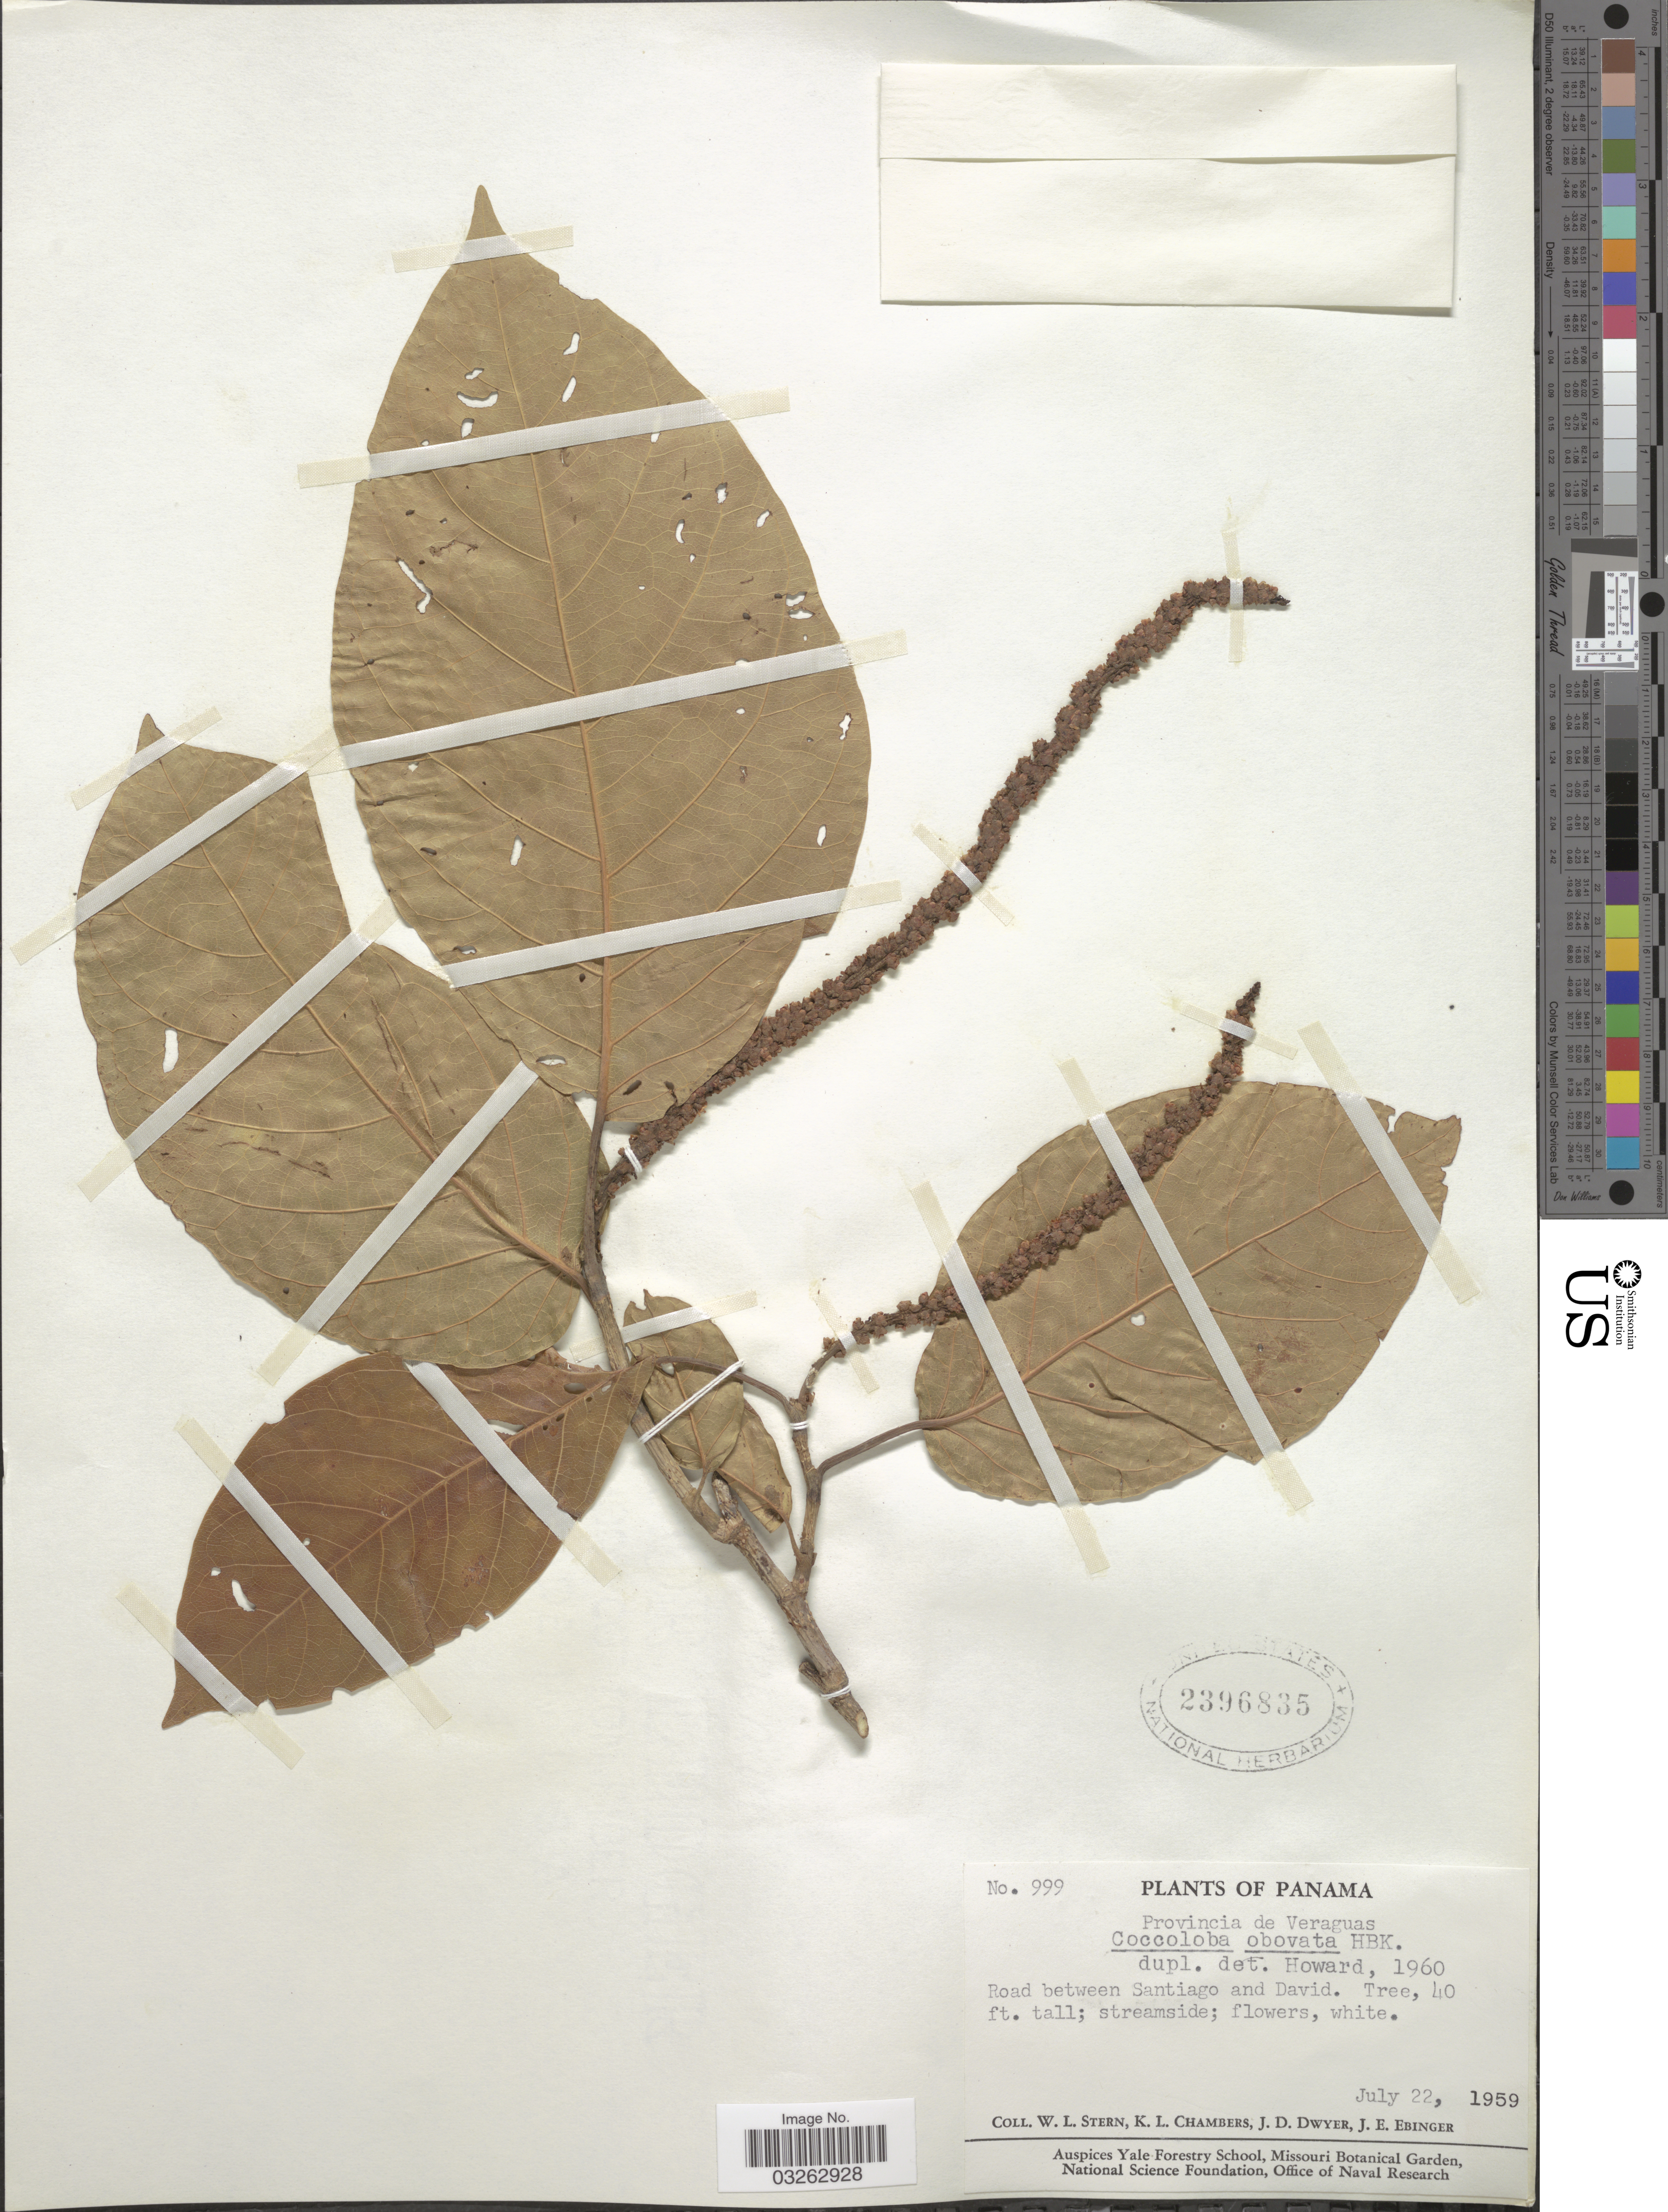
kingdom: Plantae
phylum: Tracheophyta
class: Magnoliopsida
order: Caryophyllales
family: Polygonaceae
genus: Coccoloba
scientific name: Coccoloba obovata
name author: Kunth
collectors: W. L. Stern, K. Chambers, J. D. Dwyer & J. Ebinger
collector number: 999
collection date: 1959-07-22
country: Panama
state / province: Veraguas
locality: Road between Santiago and David.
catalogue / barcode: US 2396835